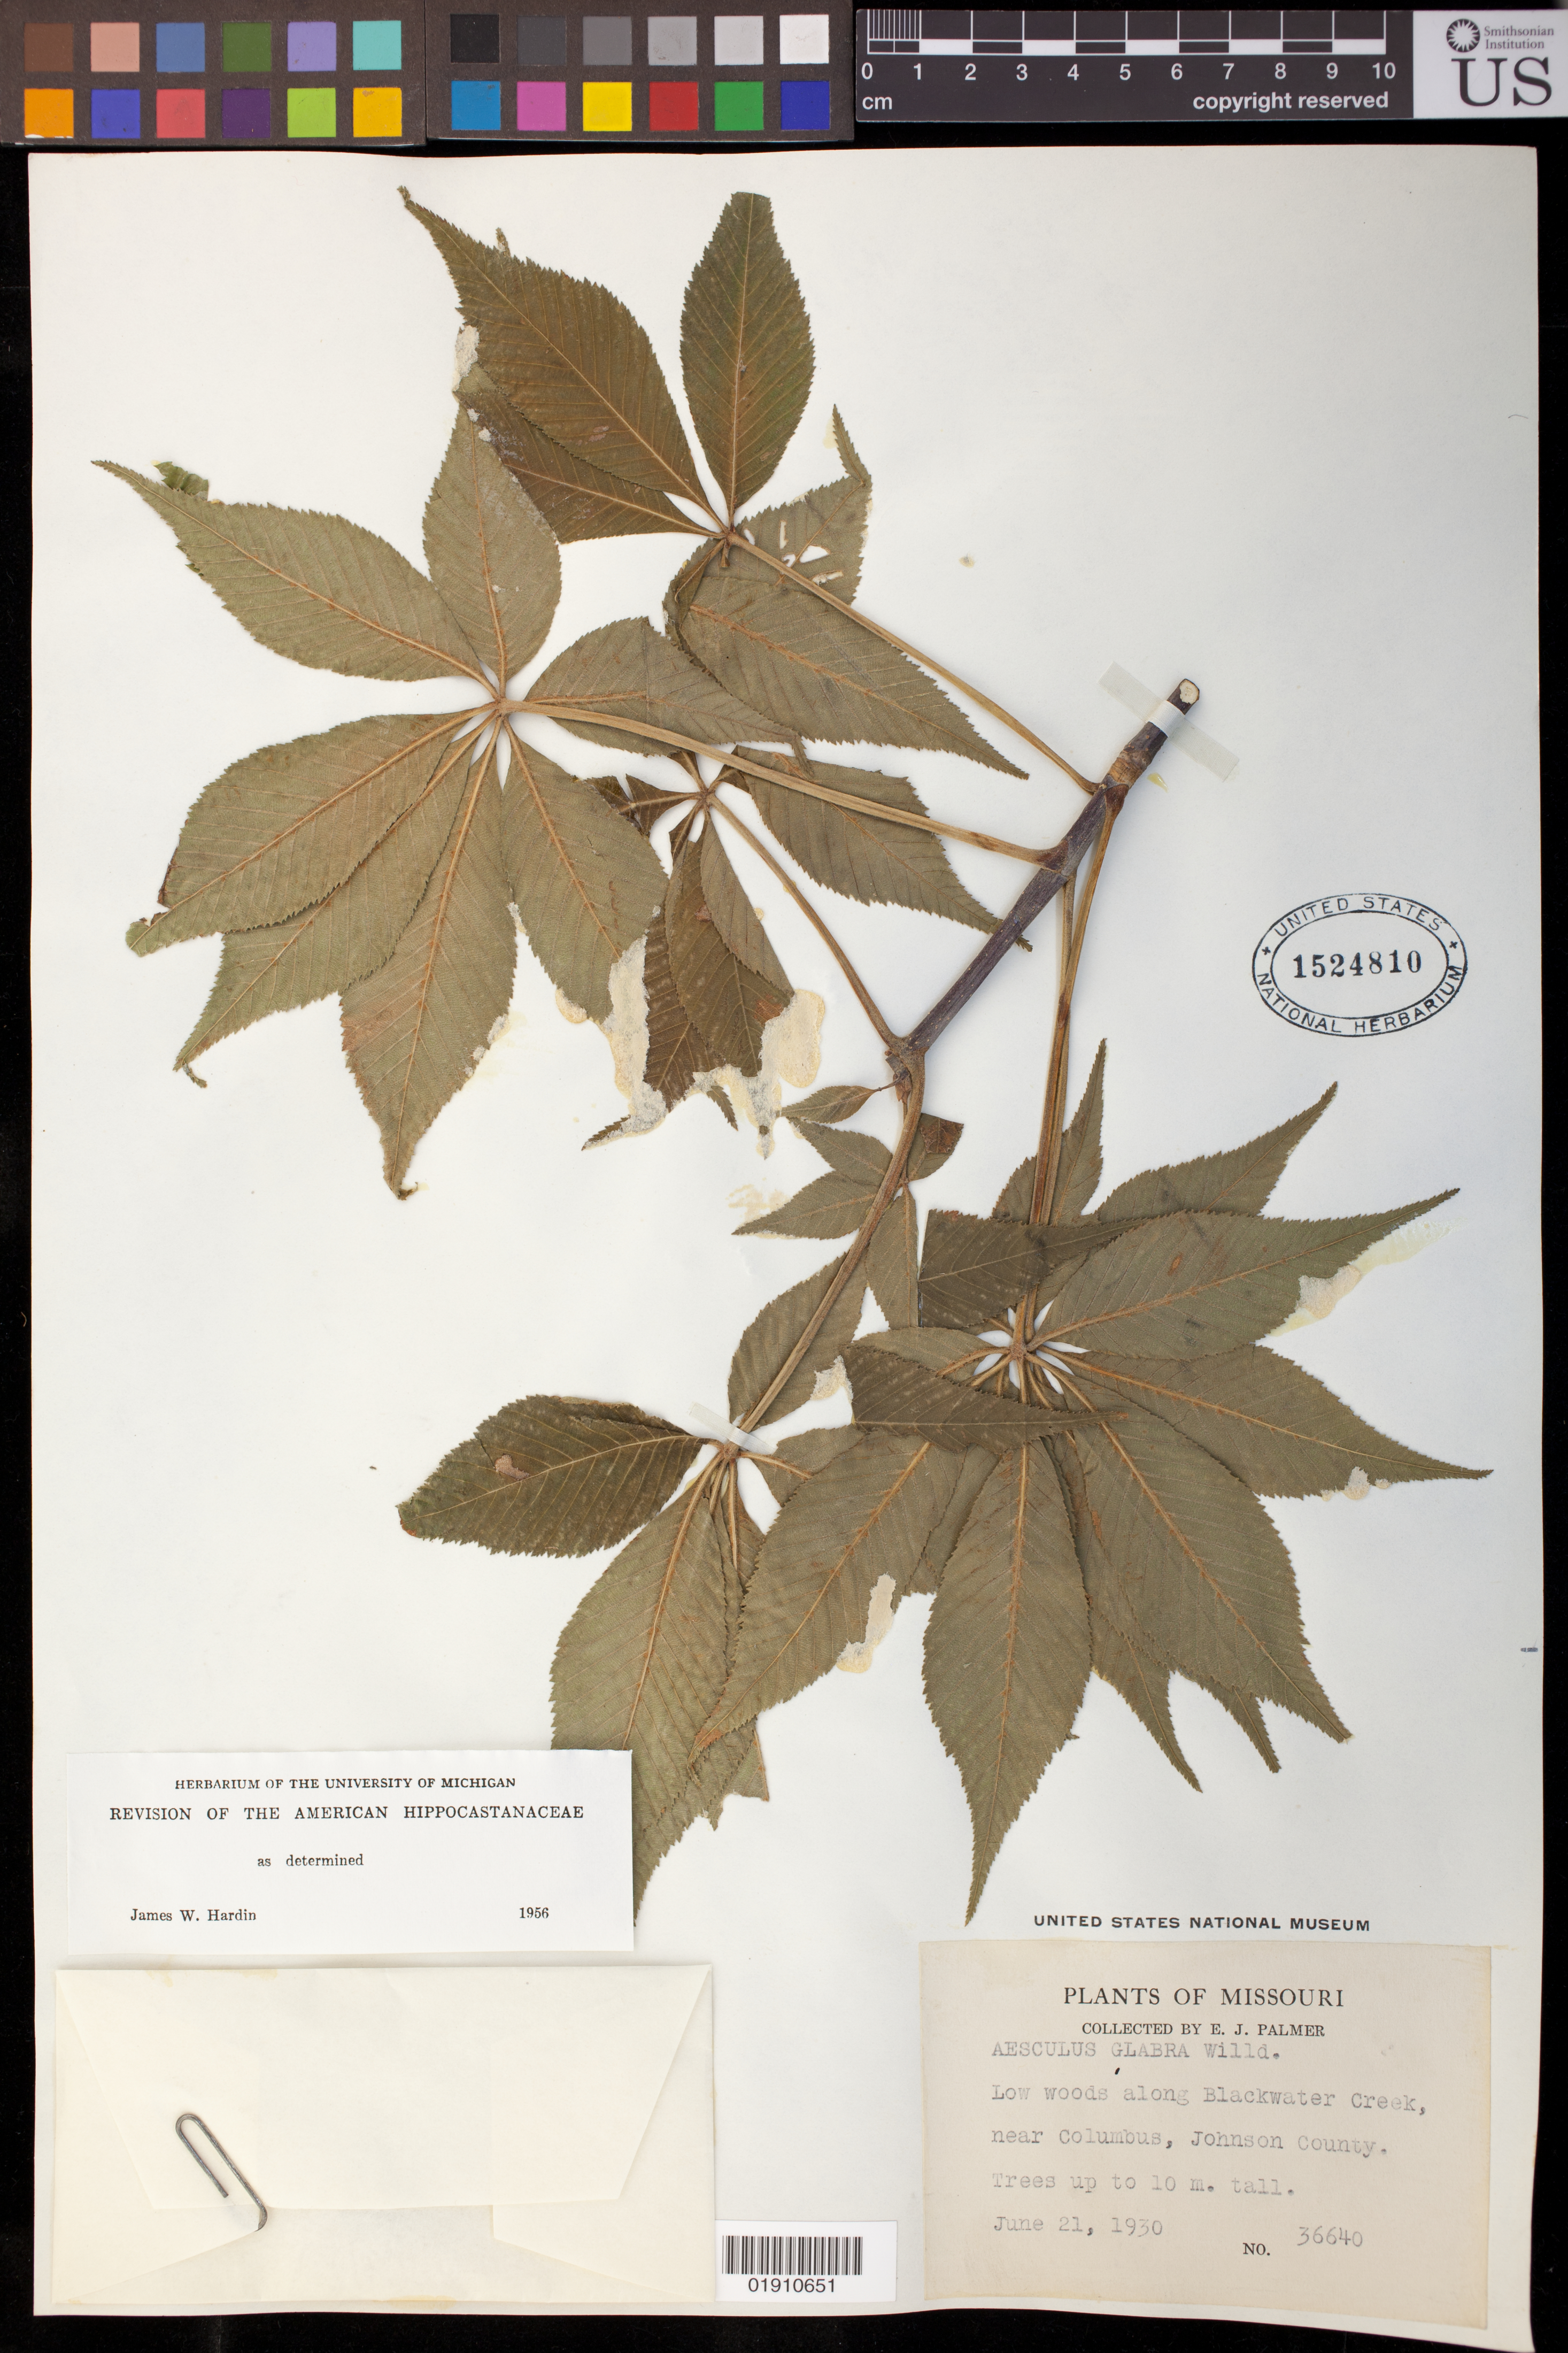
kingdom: Plantae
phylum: Tracheophyta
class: Magnoliopsida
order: Sapindales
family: Sapindaceae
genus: Aesculus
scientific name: Aesculus glabra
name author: Willd.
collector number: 36640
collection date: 1930-06-21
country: United States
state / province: Missouri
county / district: Johnson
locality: Blackwater Creek near Columbus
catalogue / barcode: US 1524810